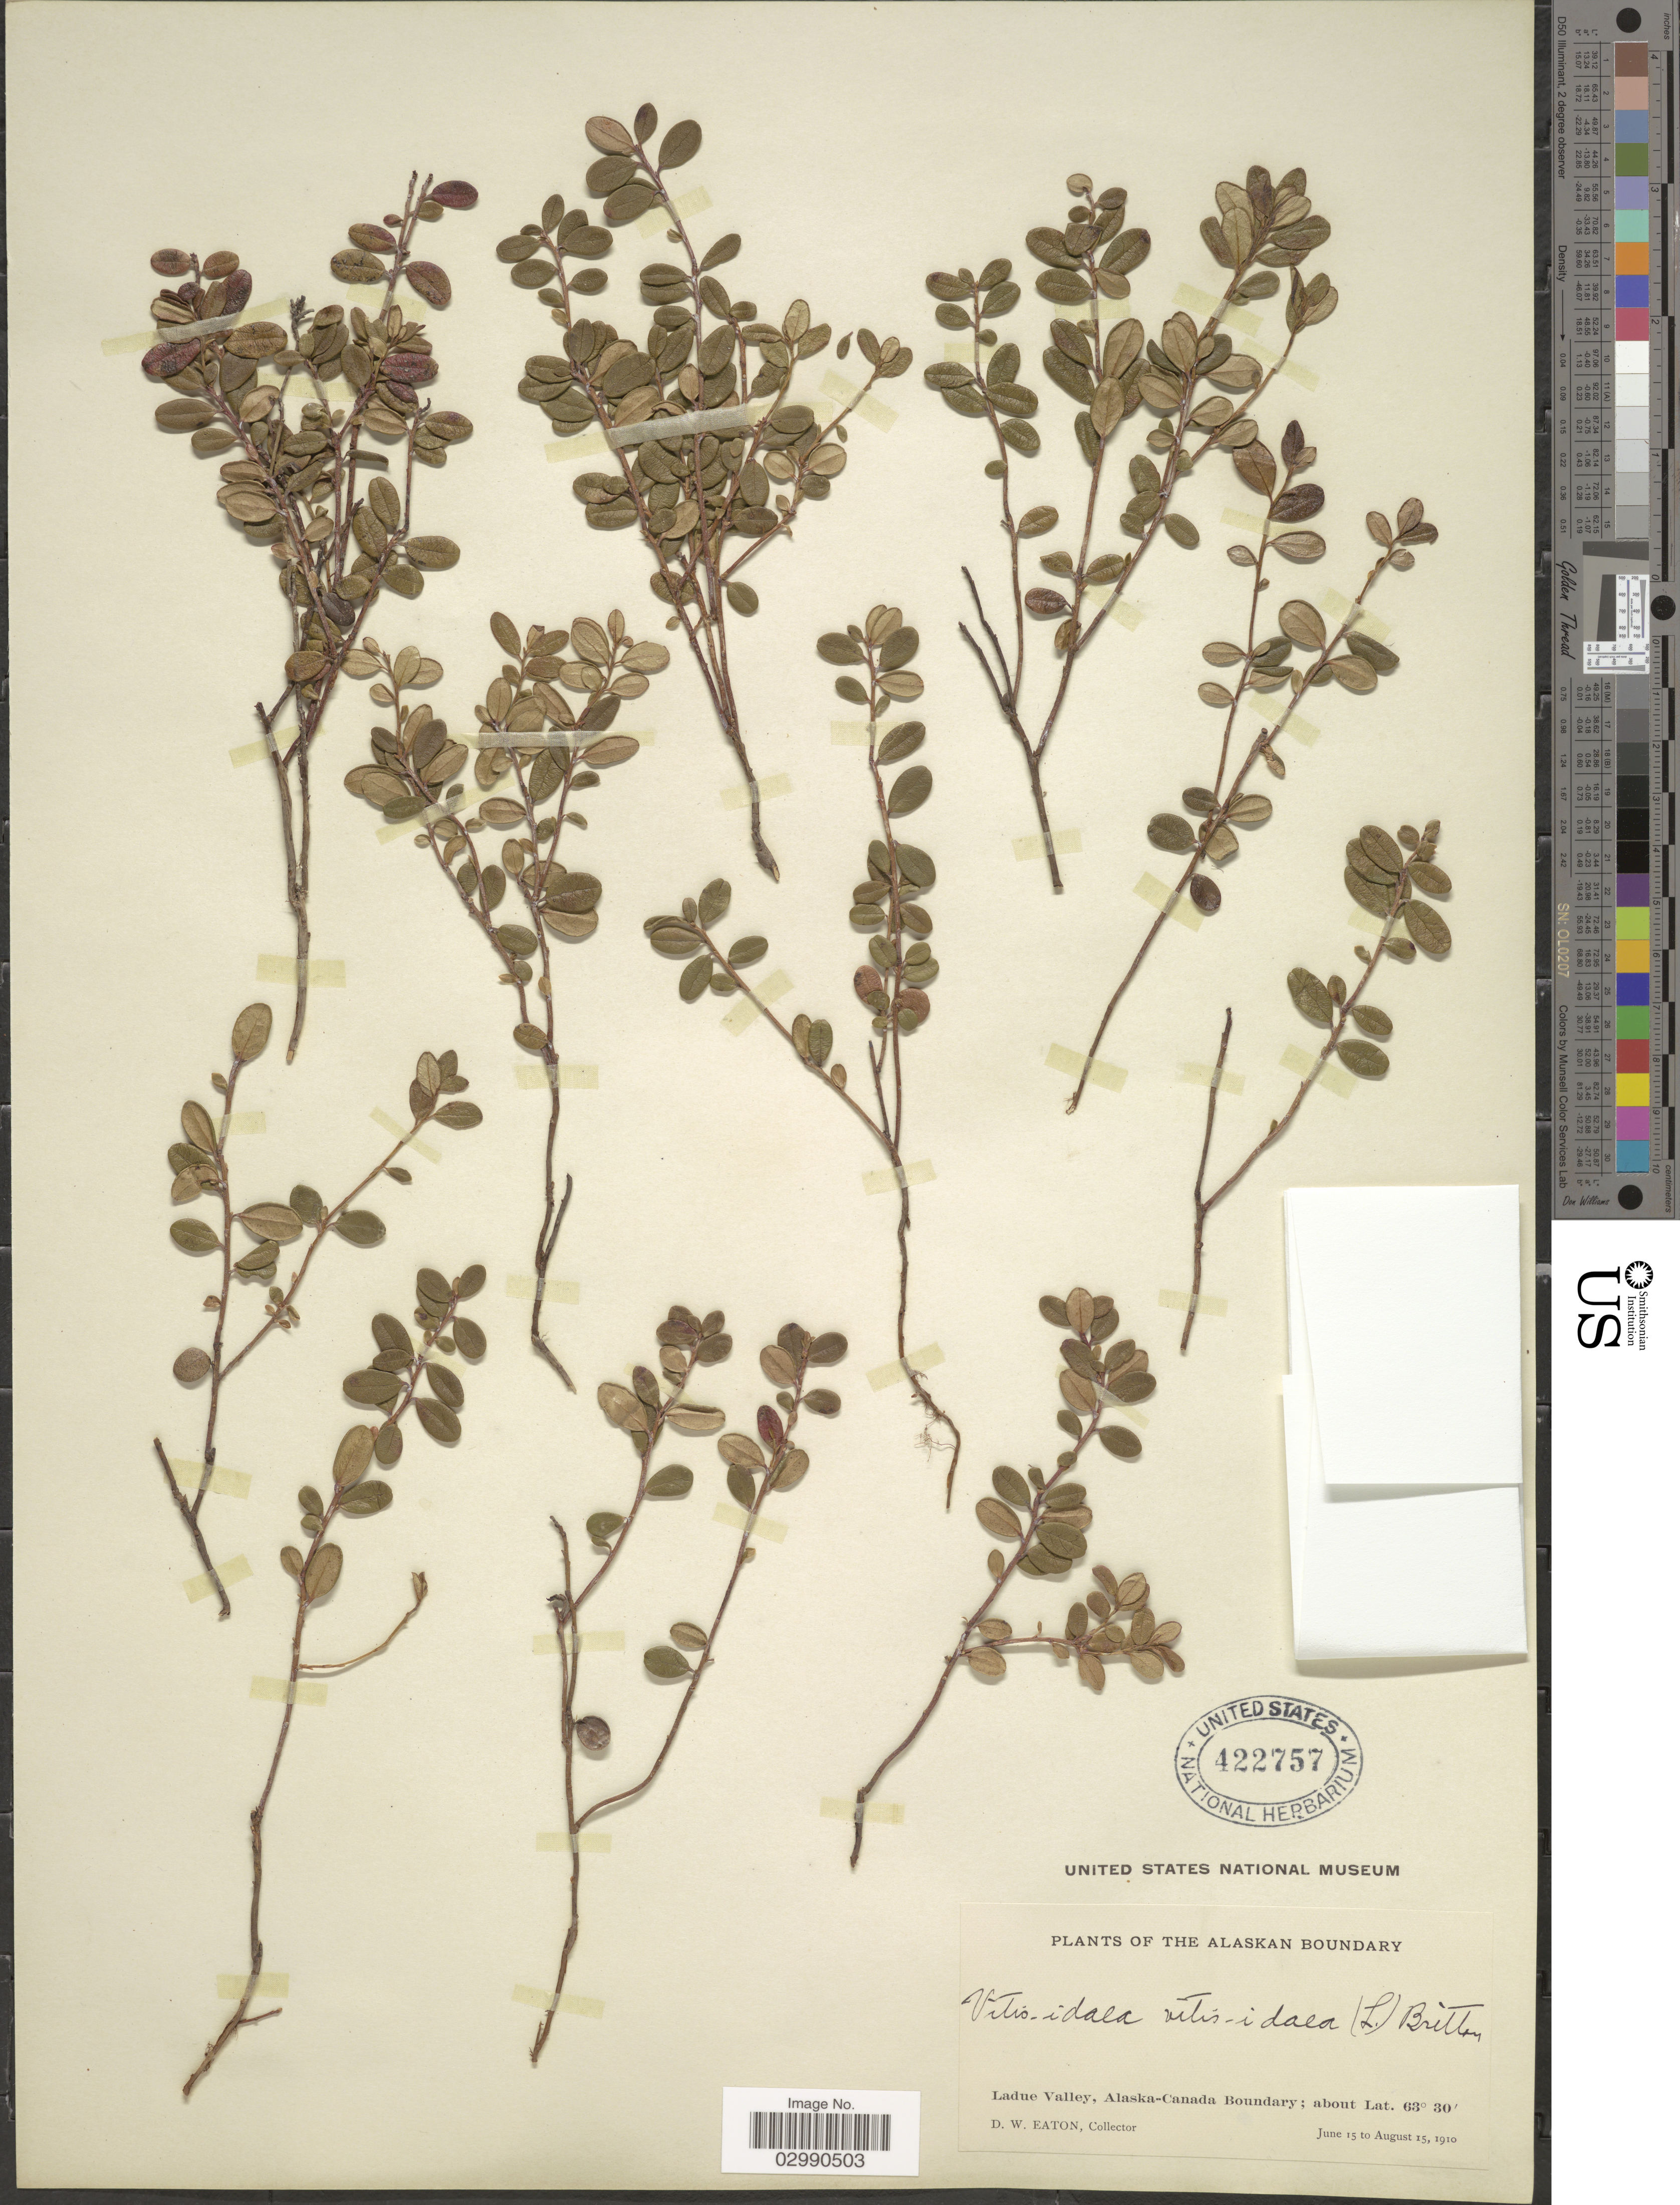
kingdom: Plantae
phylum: Tracheophyta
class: Magnoliopsida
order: Ericales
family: Ericaceae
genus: Vaccinium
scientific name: Vaccinium vitis-idaea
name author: L.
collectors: D. Eaton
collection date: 1910-06-15/1910-08-15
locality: Ladue Valley, Alaska-Canada Boundary.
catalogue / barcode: US 422757